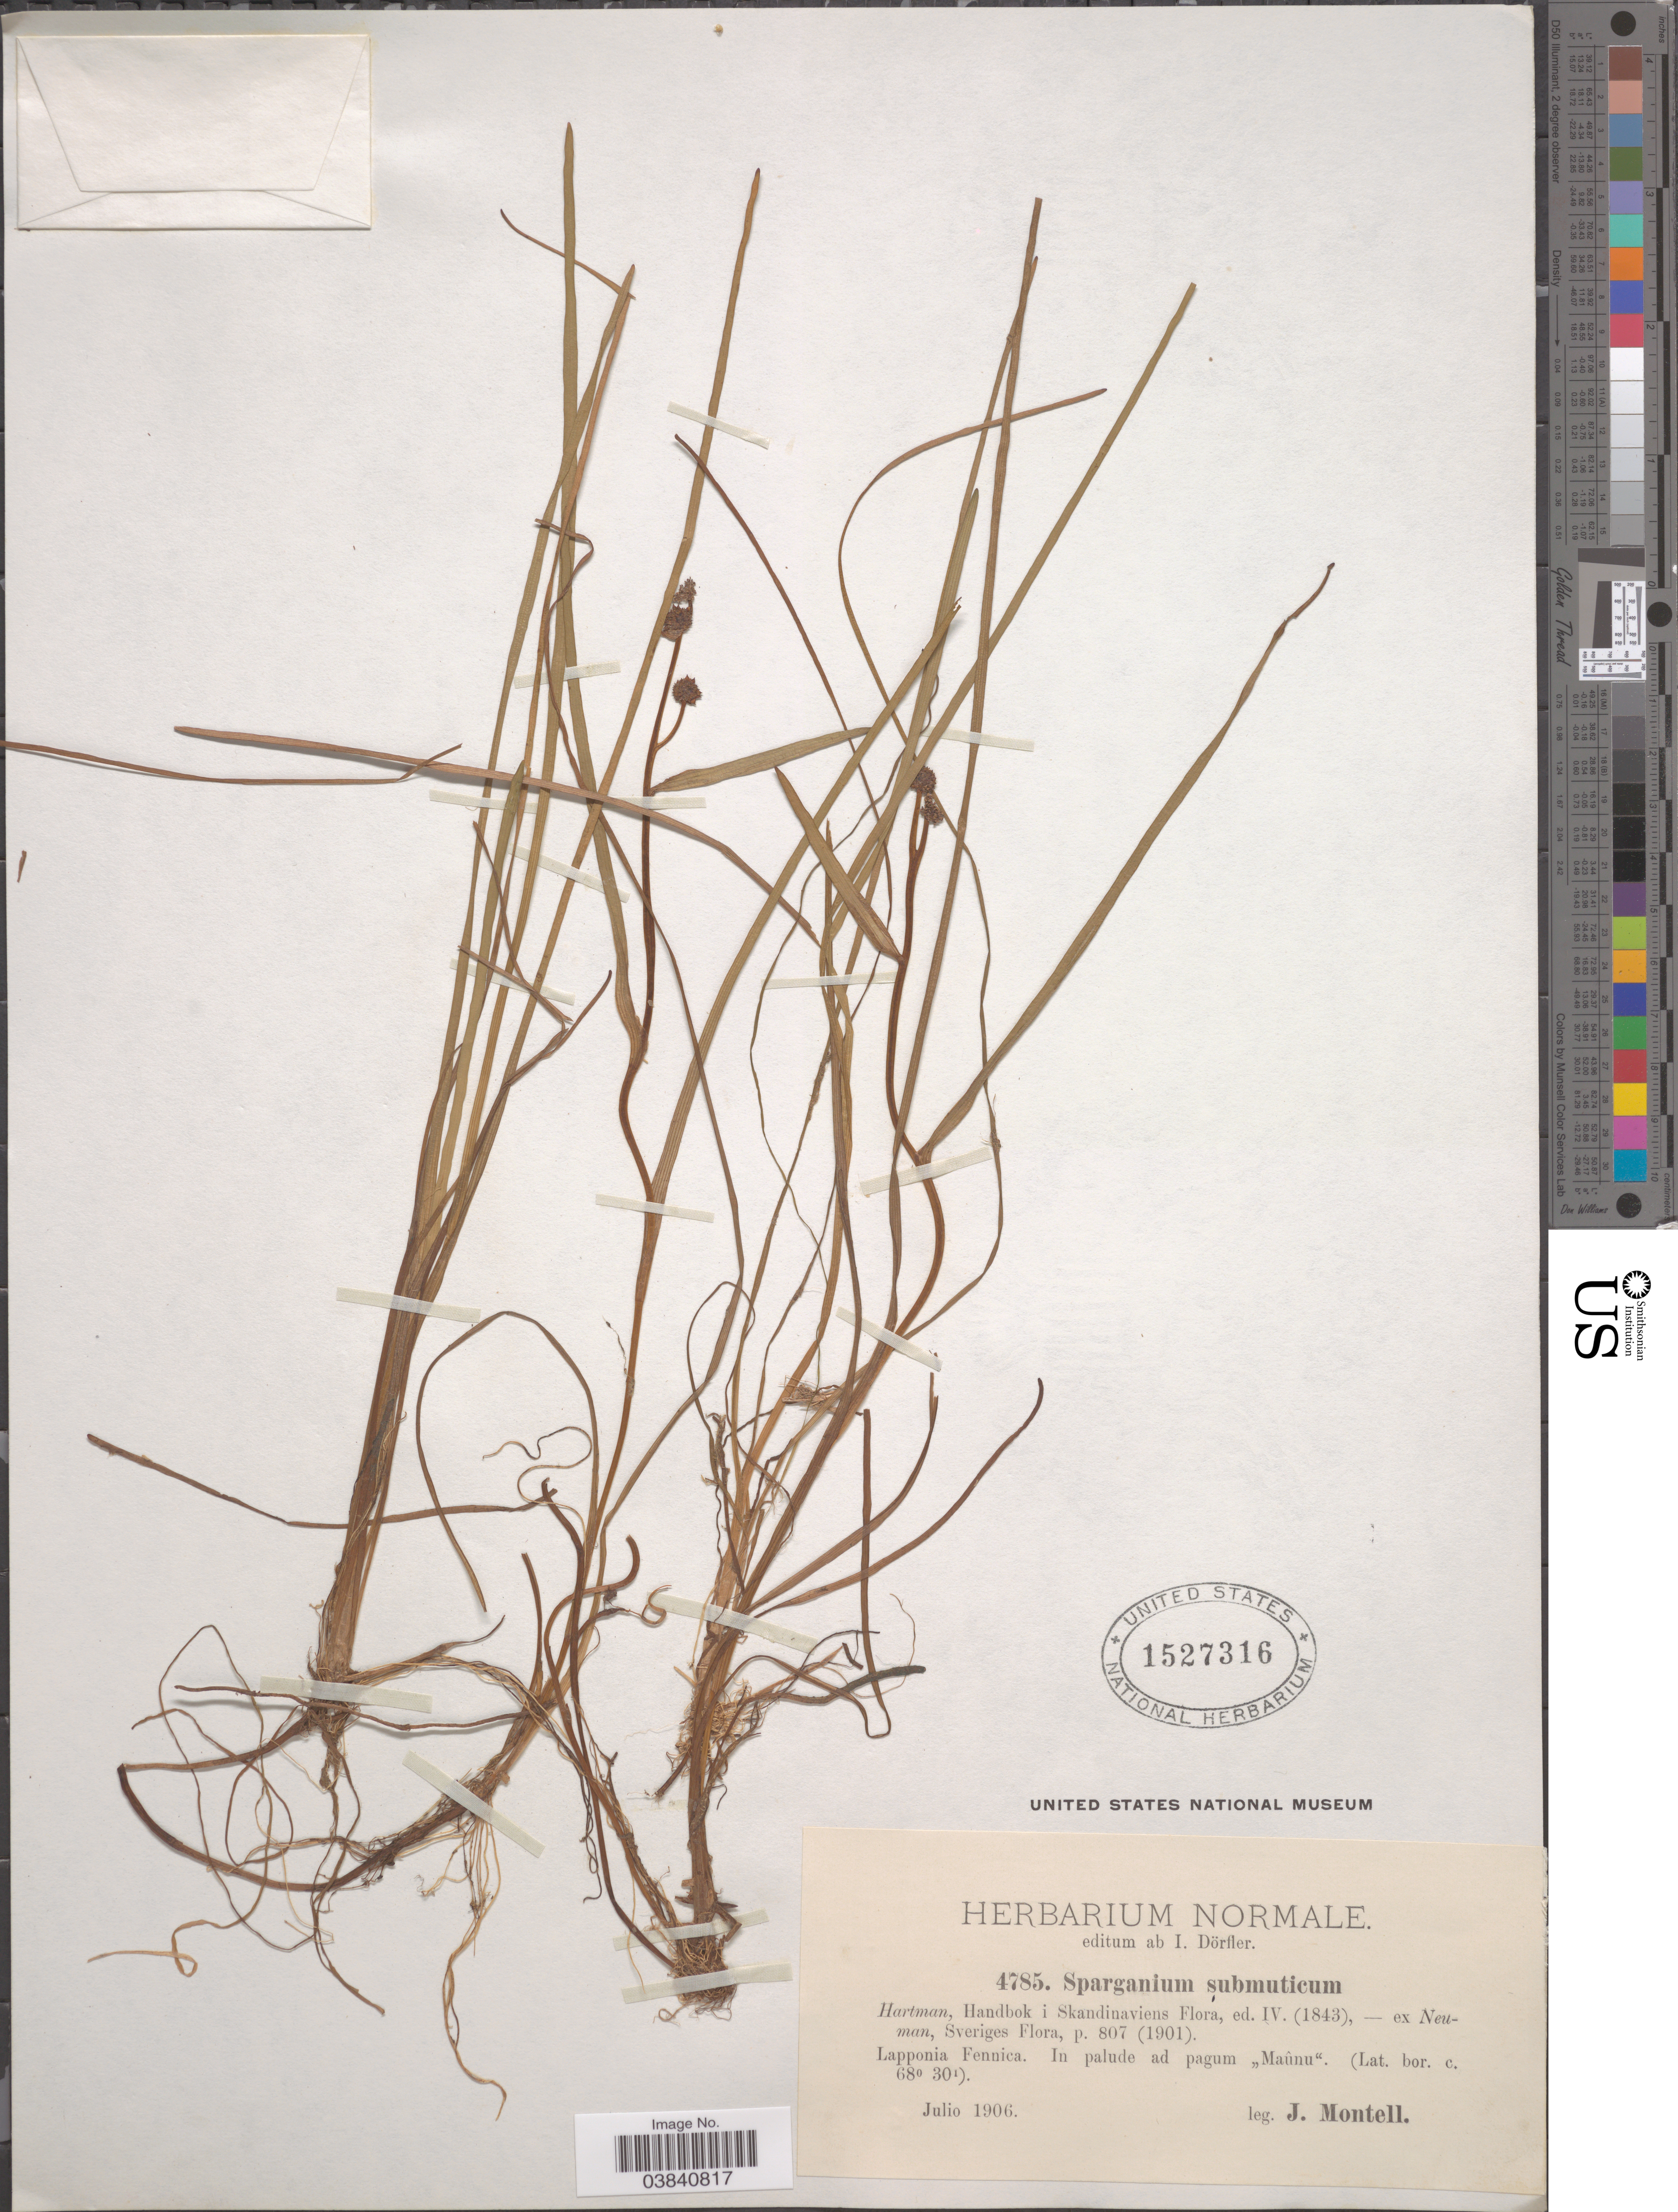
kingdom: Plantae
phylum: Tracheophyta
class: Liliopsida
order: Poales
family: Typhaceae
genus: Sparganium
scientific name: Sparganium submuticum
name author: (Hartm.) Neuman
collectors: J. Montell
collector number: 4785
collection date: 1906-07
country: Finland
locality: Lapponia Fennica. In palude ad pagum "Maûnu".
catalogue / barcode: US 1527316